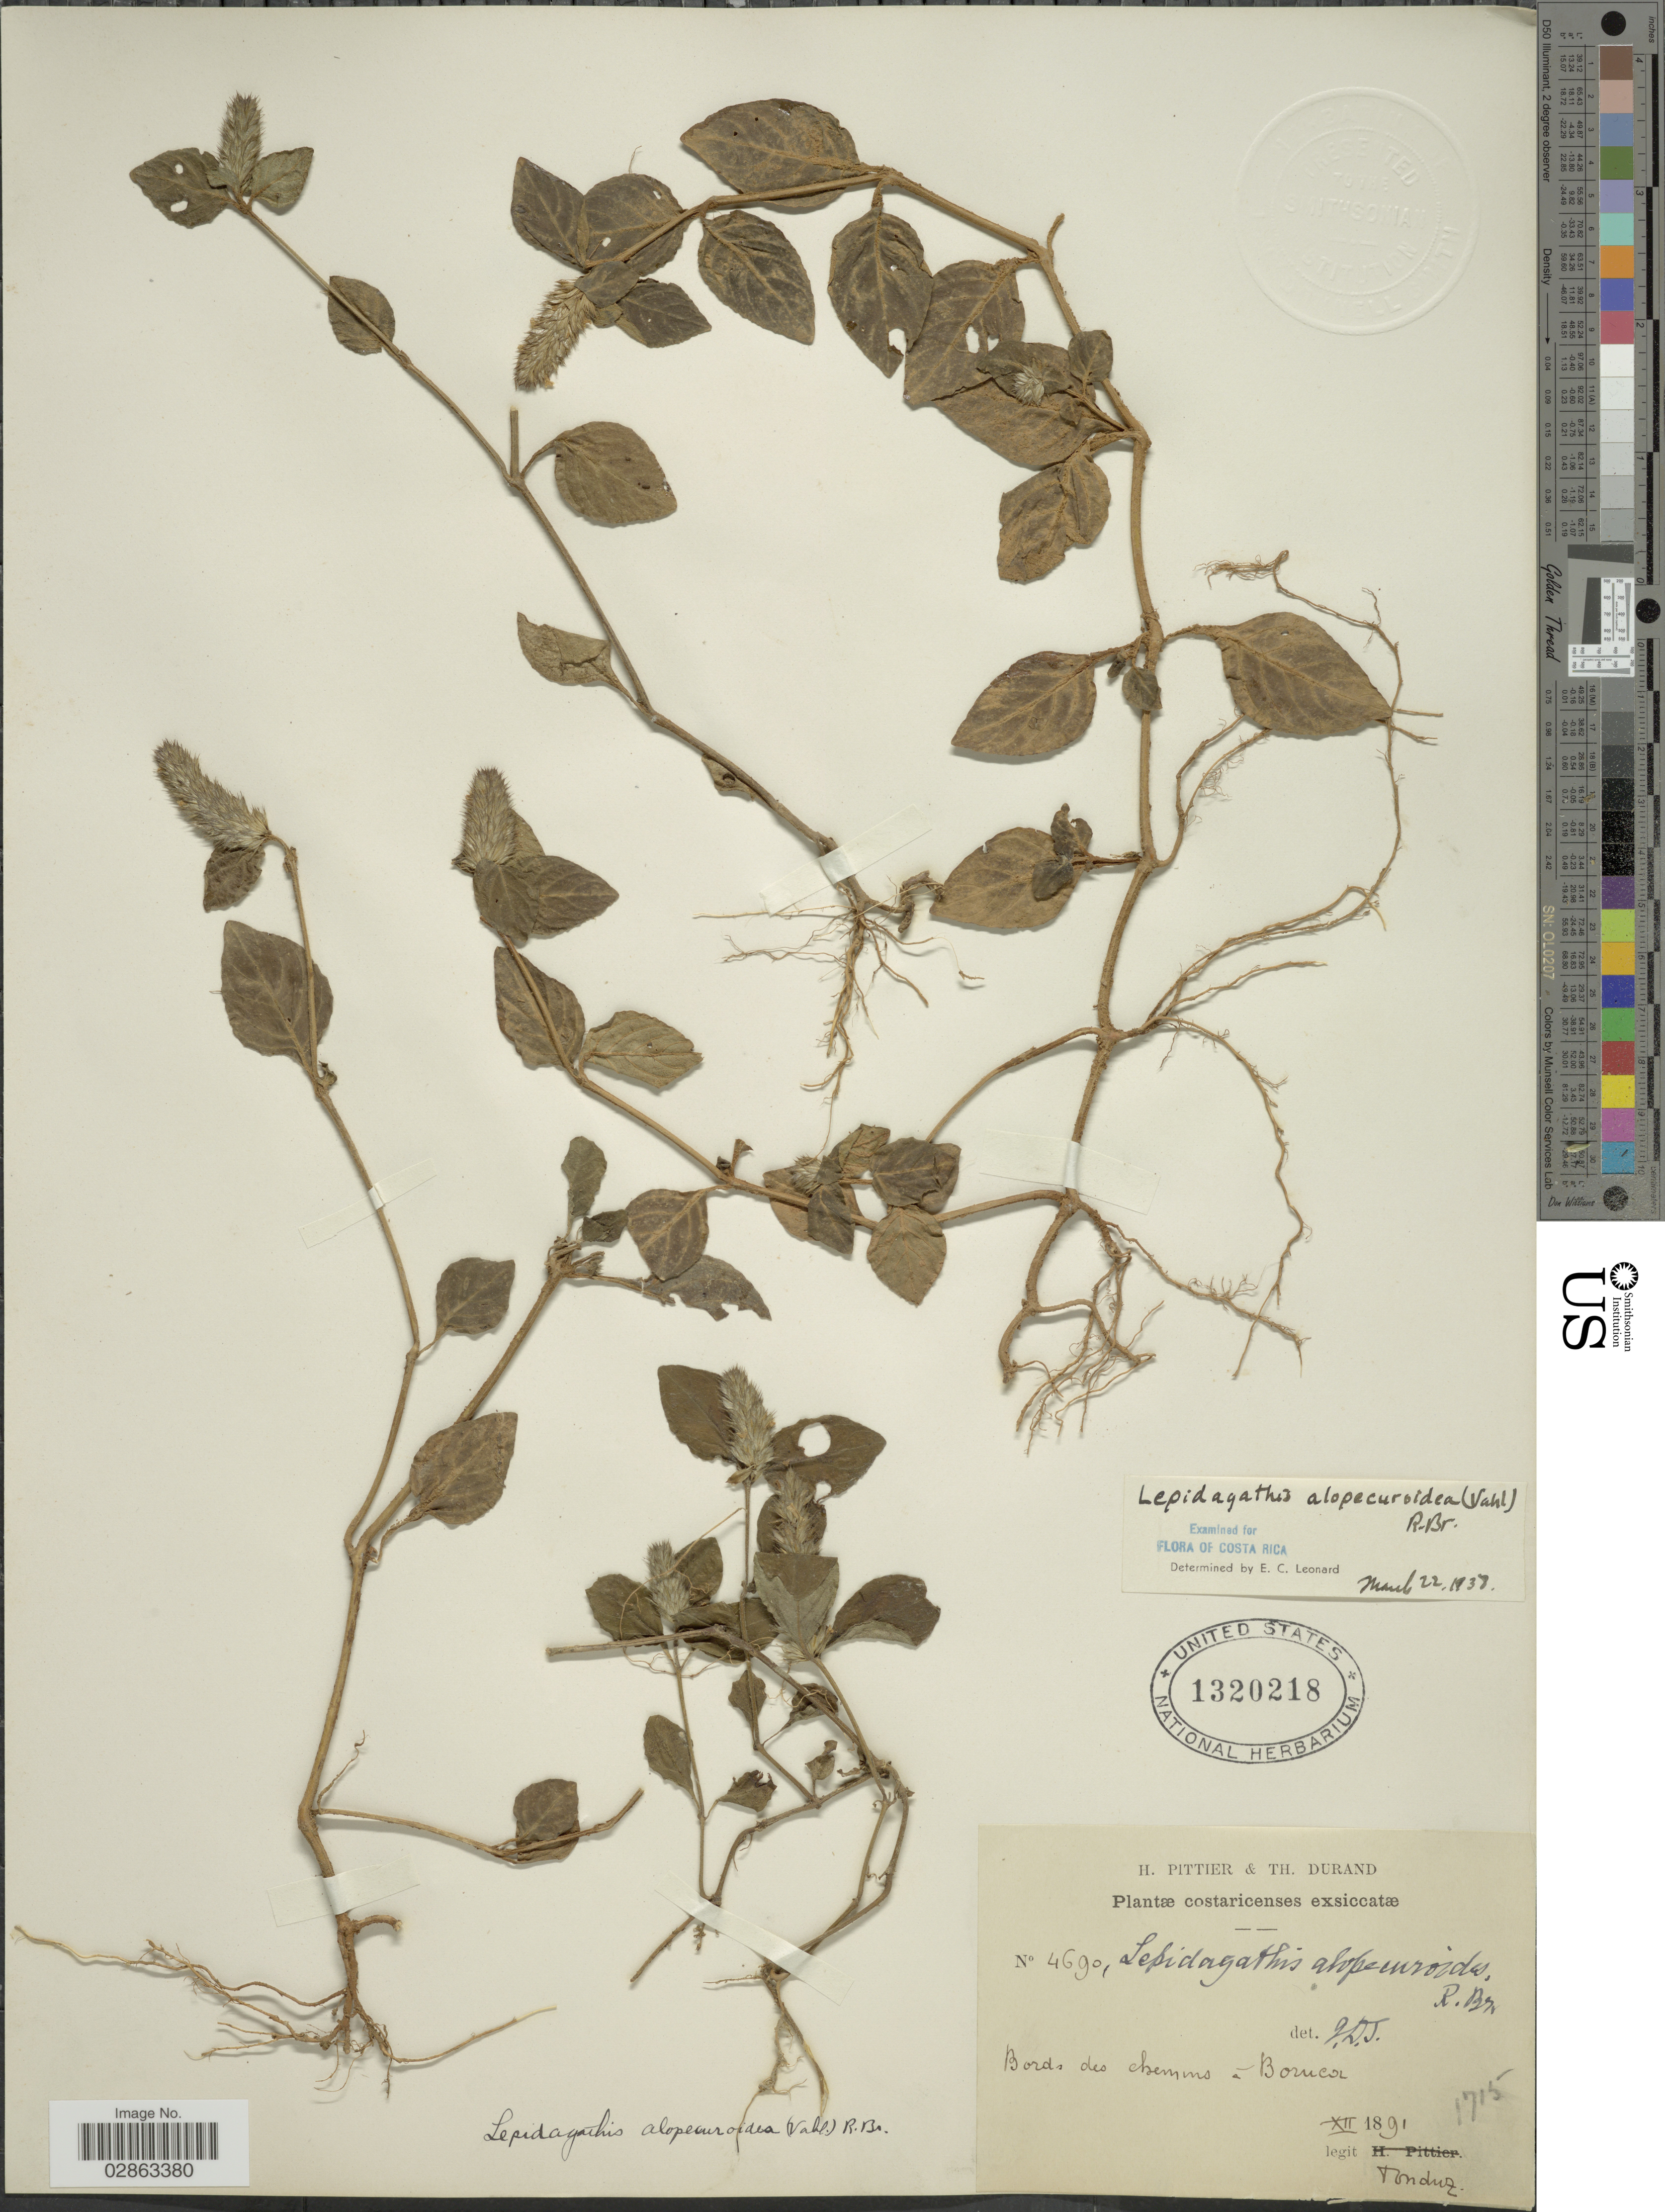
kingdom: Plantae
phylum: Tracheophyta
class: Magnoliopsida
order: Lamiales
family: Acanthaceae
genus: Teliostachya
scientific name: Teliostachya alopecuroidea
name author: (Vahl) Nees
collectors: Tonduz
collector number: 4690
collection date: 1891-12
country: Costa Rica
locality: Bords des chemins - Boruca.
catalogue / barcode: US 1320218